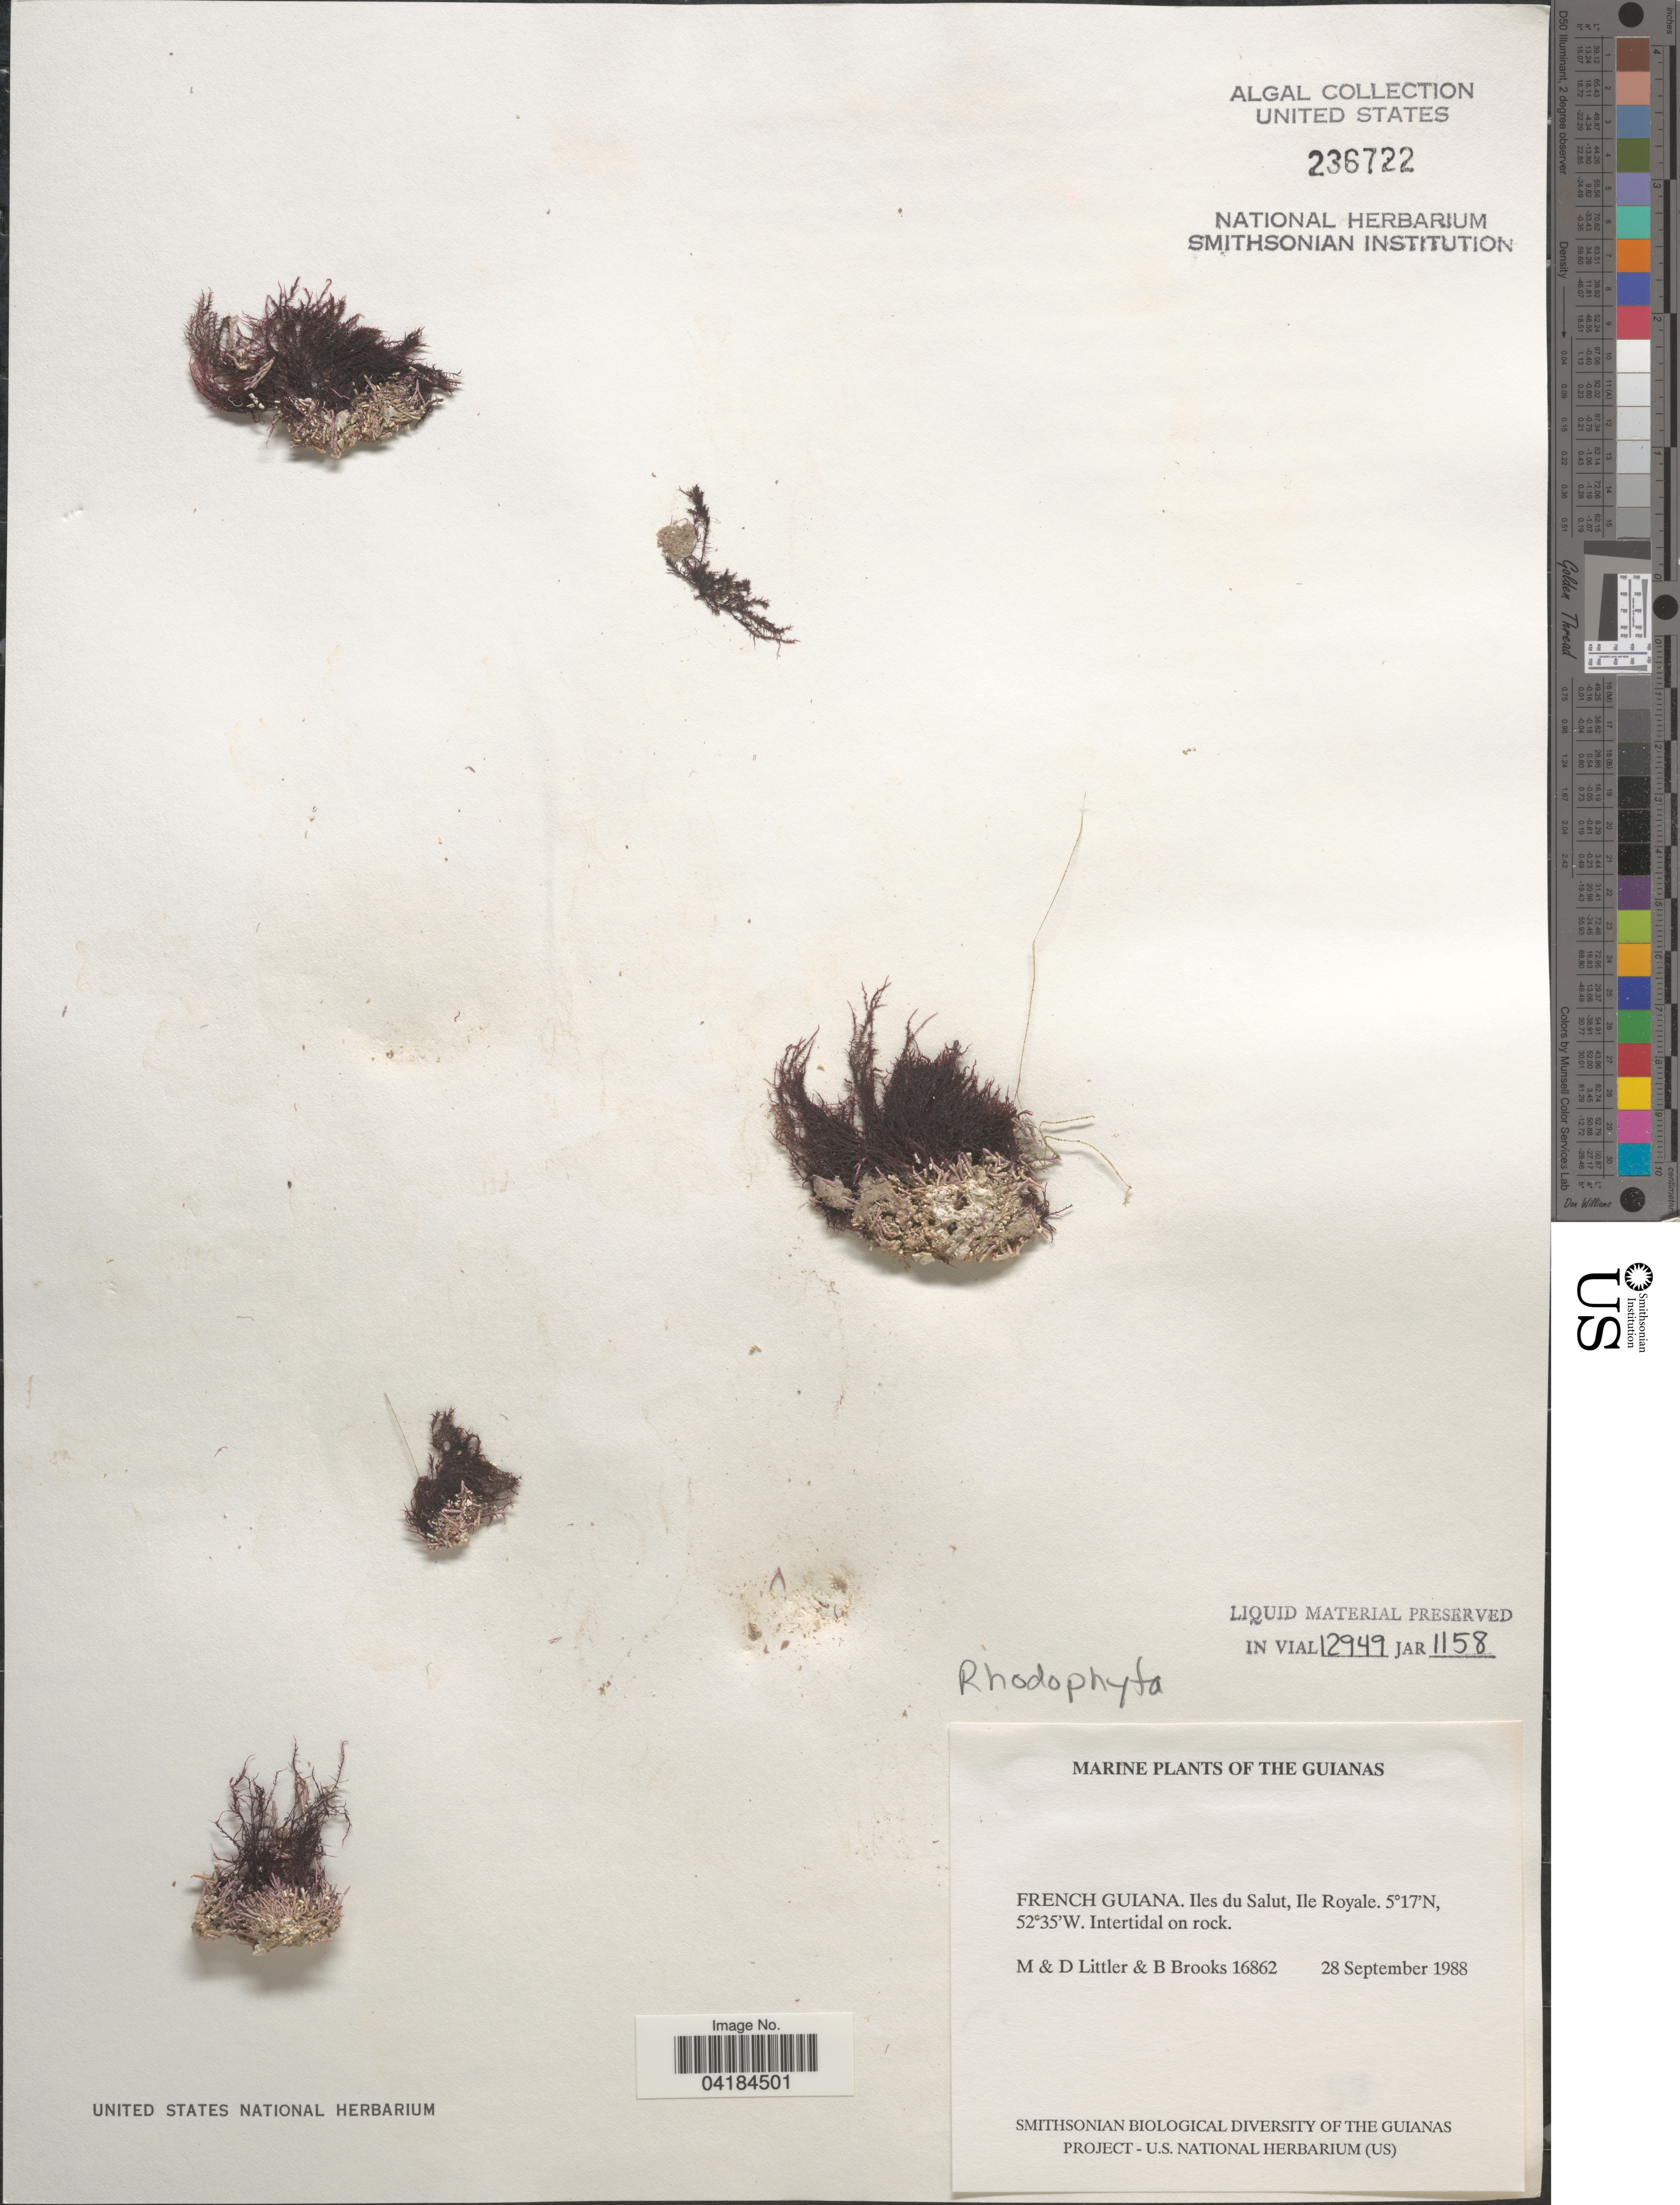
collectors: M. Littler, D. S. Littler & B. Brooks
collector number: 16862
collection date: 1988-09-28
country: French Guiana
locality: The Guianas. Iles du Salut, Ile Royale.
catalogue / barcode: US 236722